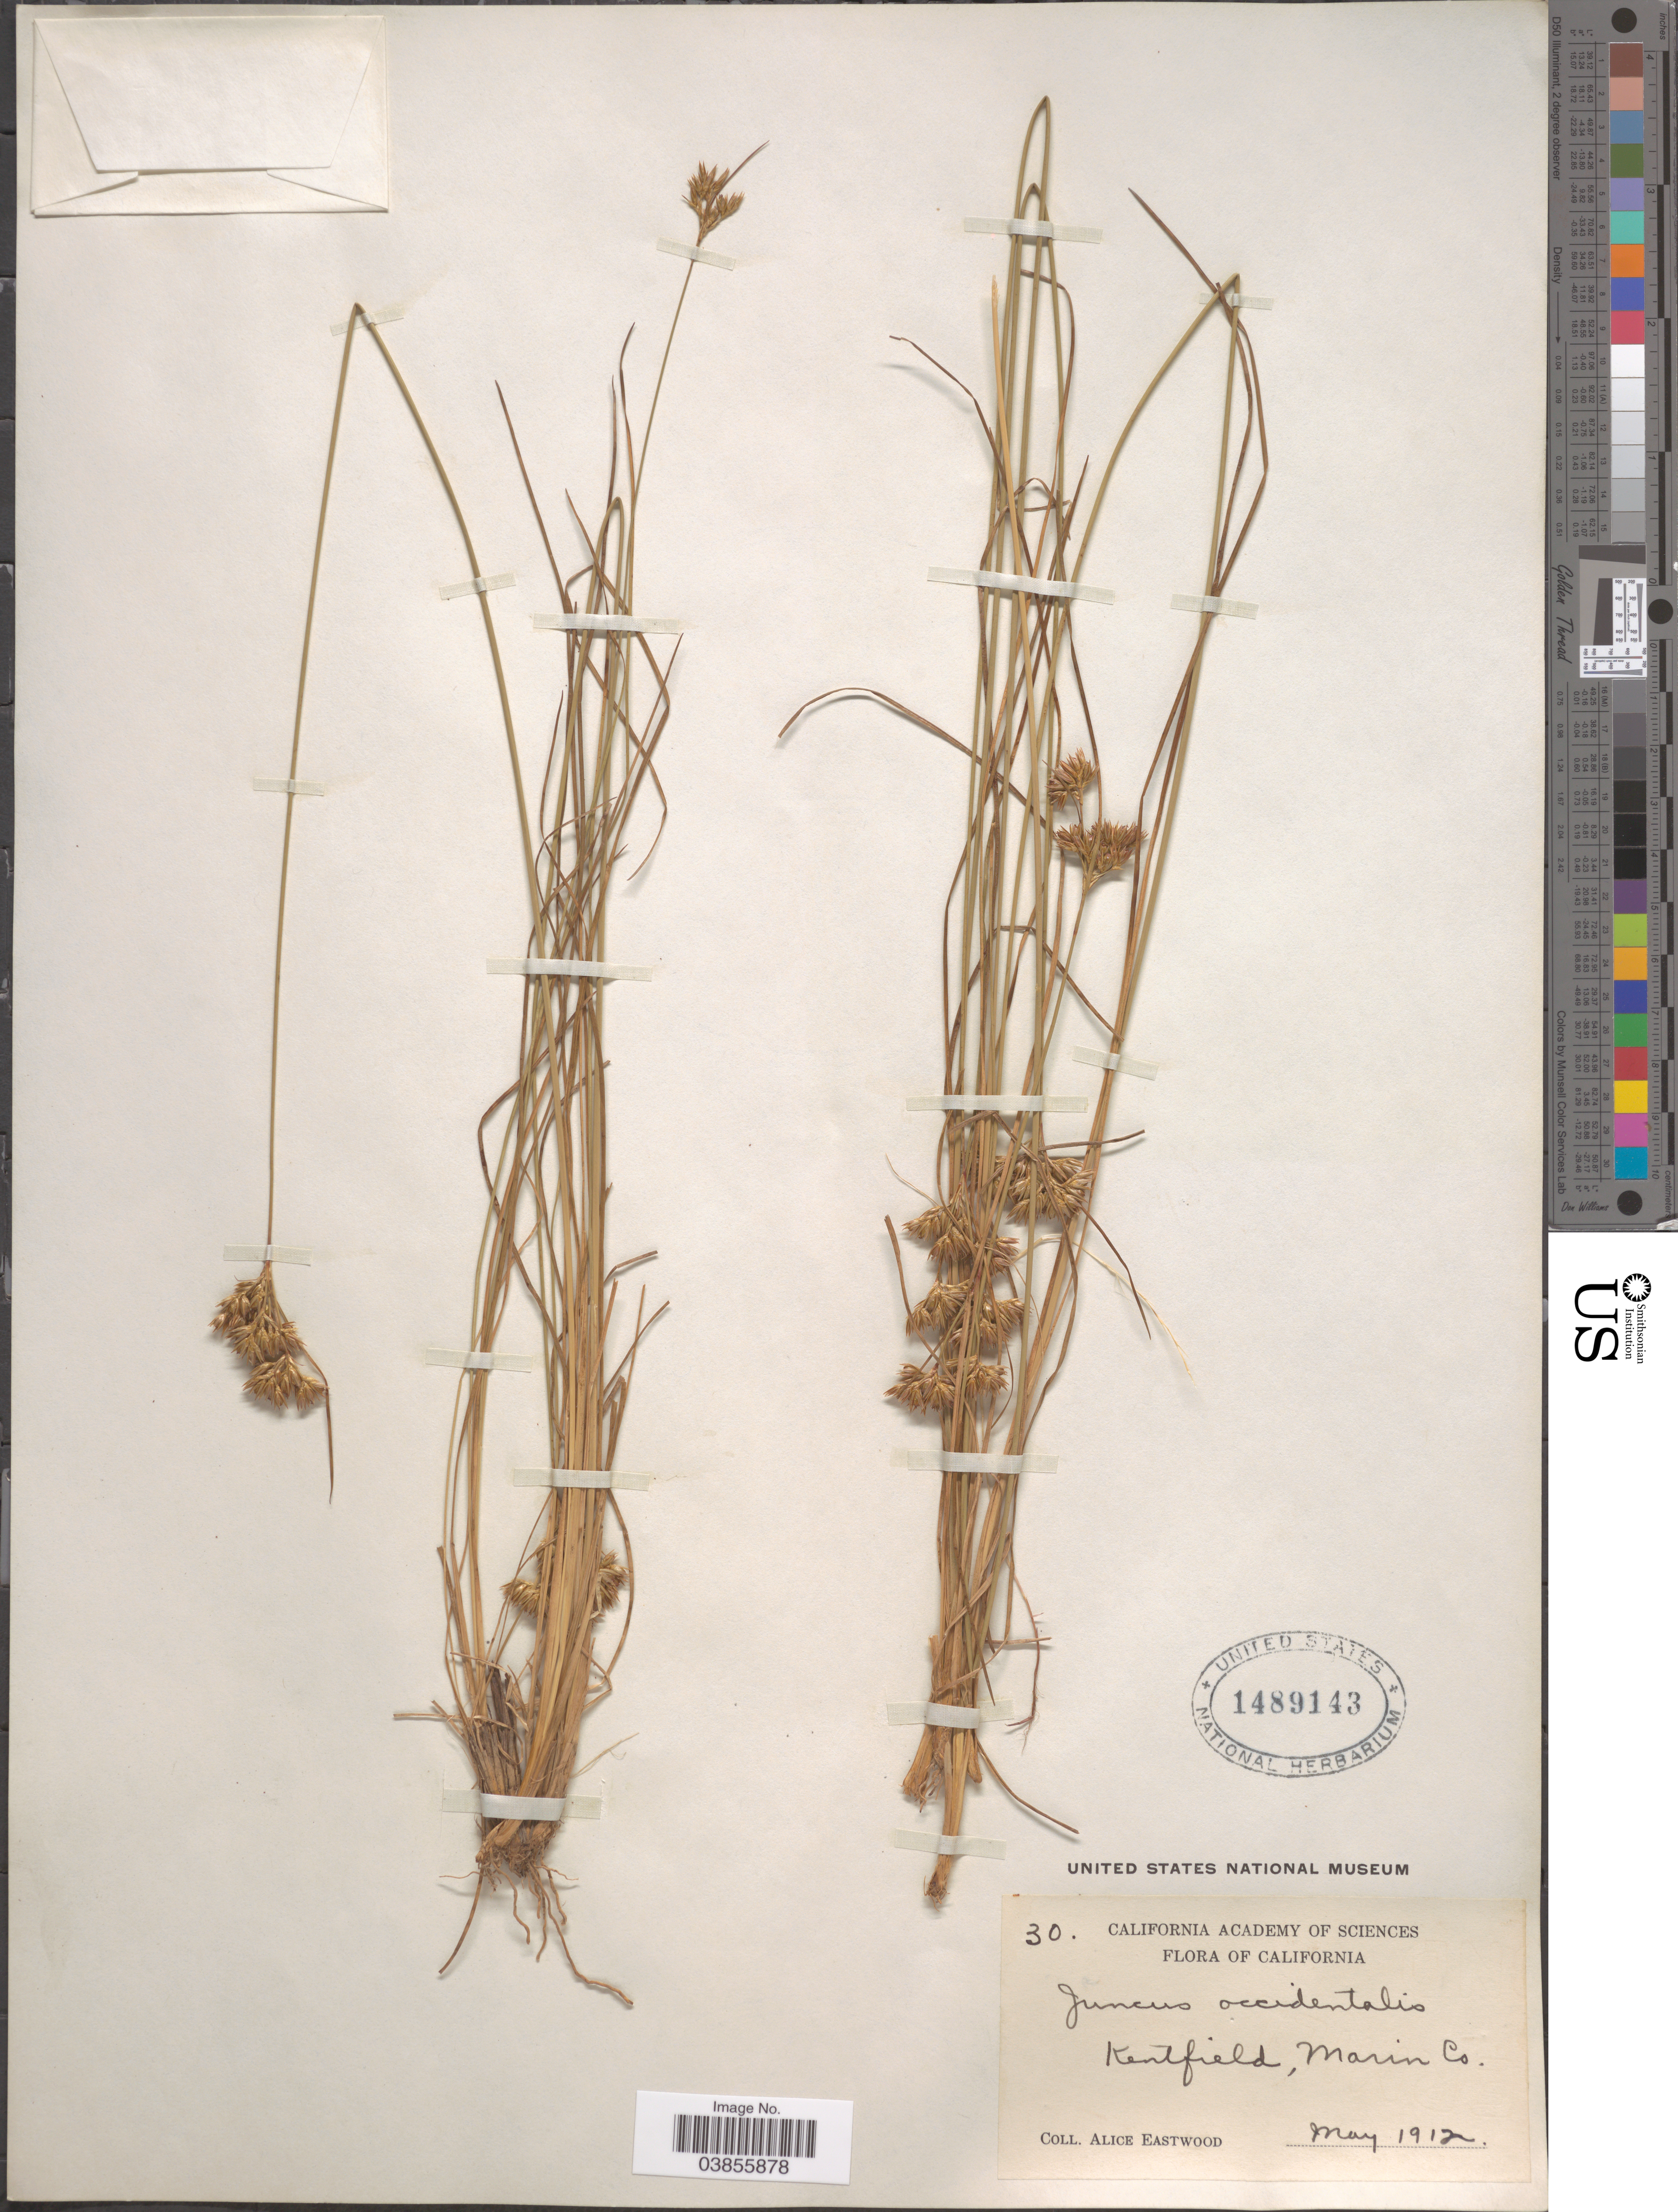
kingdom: Plantae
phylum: Tracheophyta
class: Liliopsida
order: Poales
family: Juncaceae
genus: Juncus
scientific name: Juncus occidentalis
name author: (Coville) Wiegand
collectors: A. Eastwood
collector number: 30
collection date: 1912-05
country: United States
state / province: California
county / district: Marin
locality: Kentfield, Marin Co.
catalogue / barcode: US 1489143